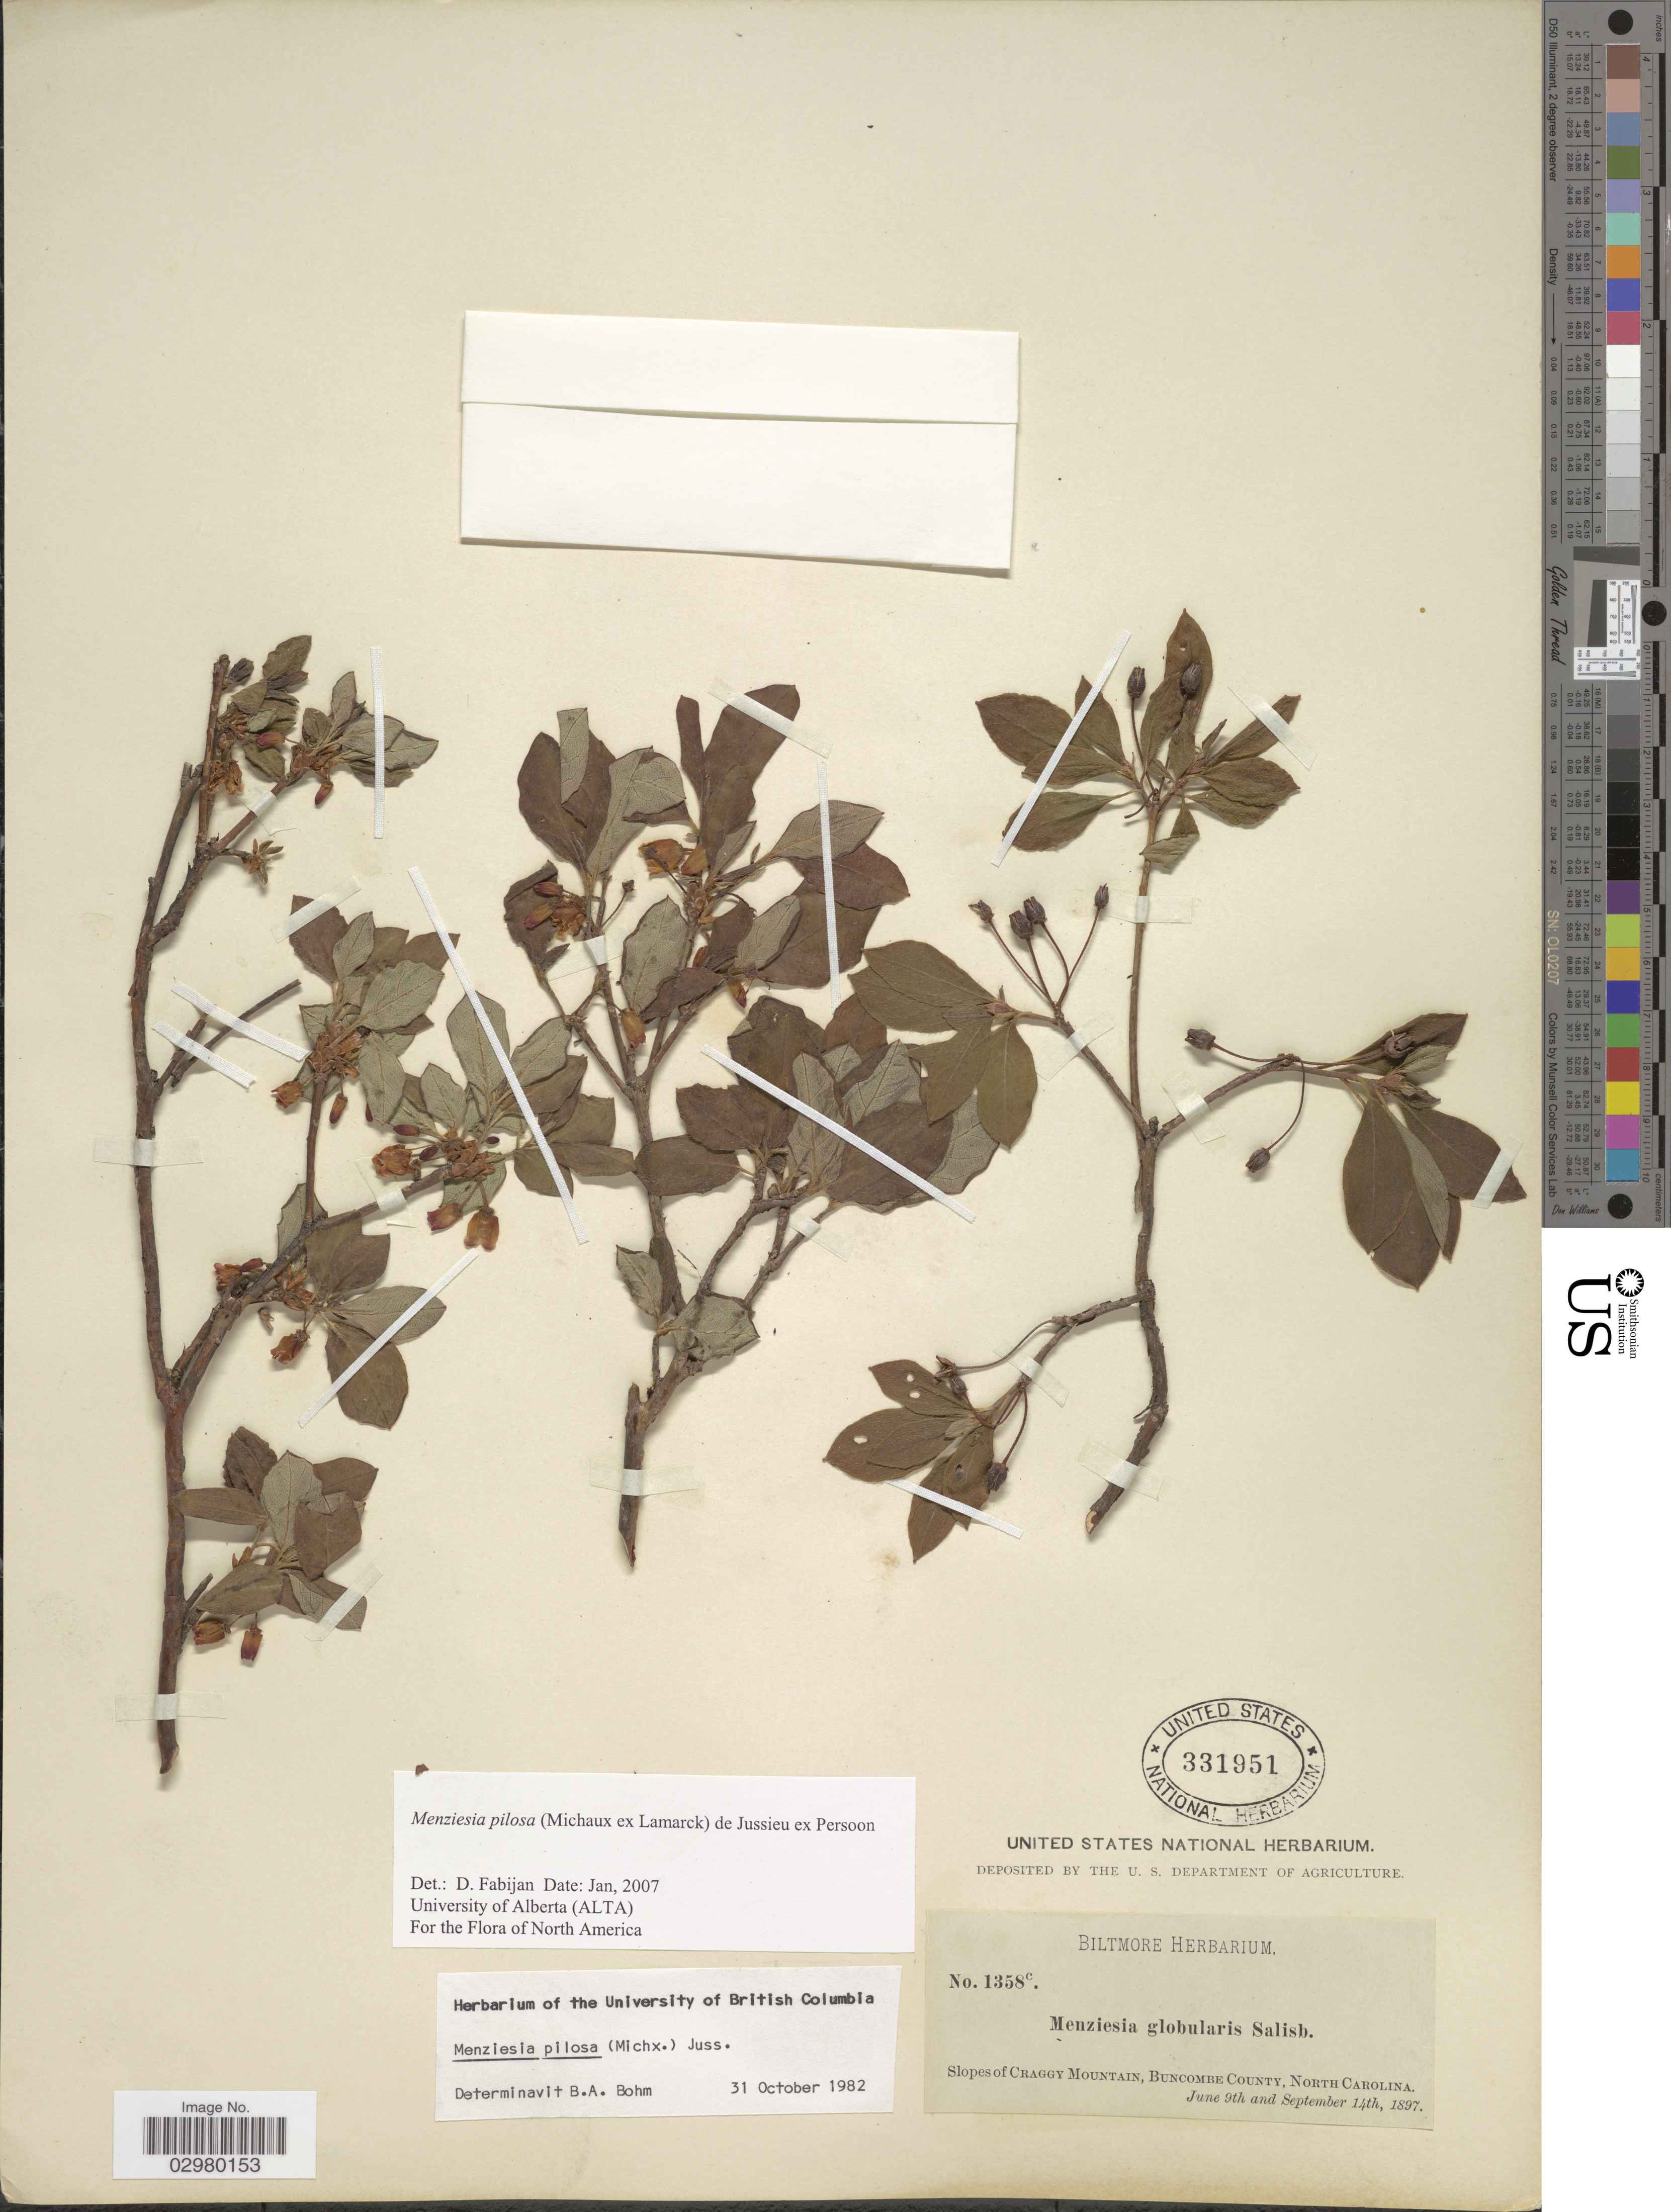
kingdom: Plantae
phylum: Tracheophyta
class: Magnoliopsida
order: Ericales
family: Ericaceae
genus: Menziesia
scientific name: Menziesia pilosa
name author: (Michx.) Juss.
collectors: ex herb. Biltmore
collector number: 1358c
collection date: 1897-06-09/1897-09-14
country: United States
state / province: North Carolina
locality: Slopes of Craggy Mountain, Buncombe County.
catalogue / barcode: US 331951